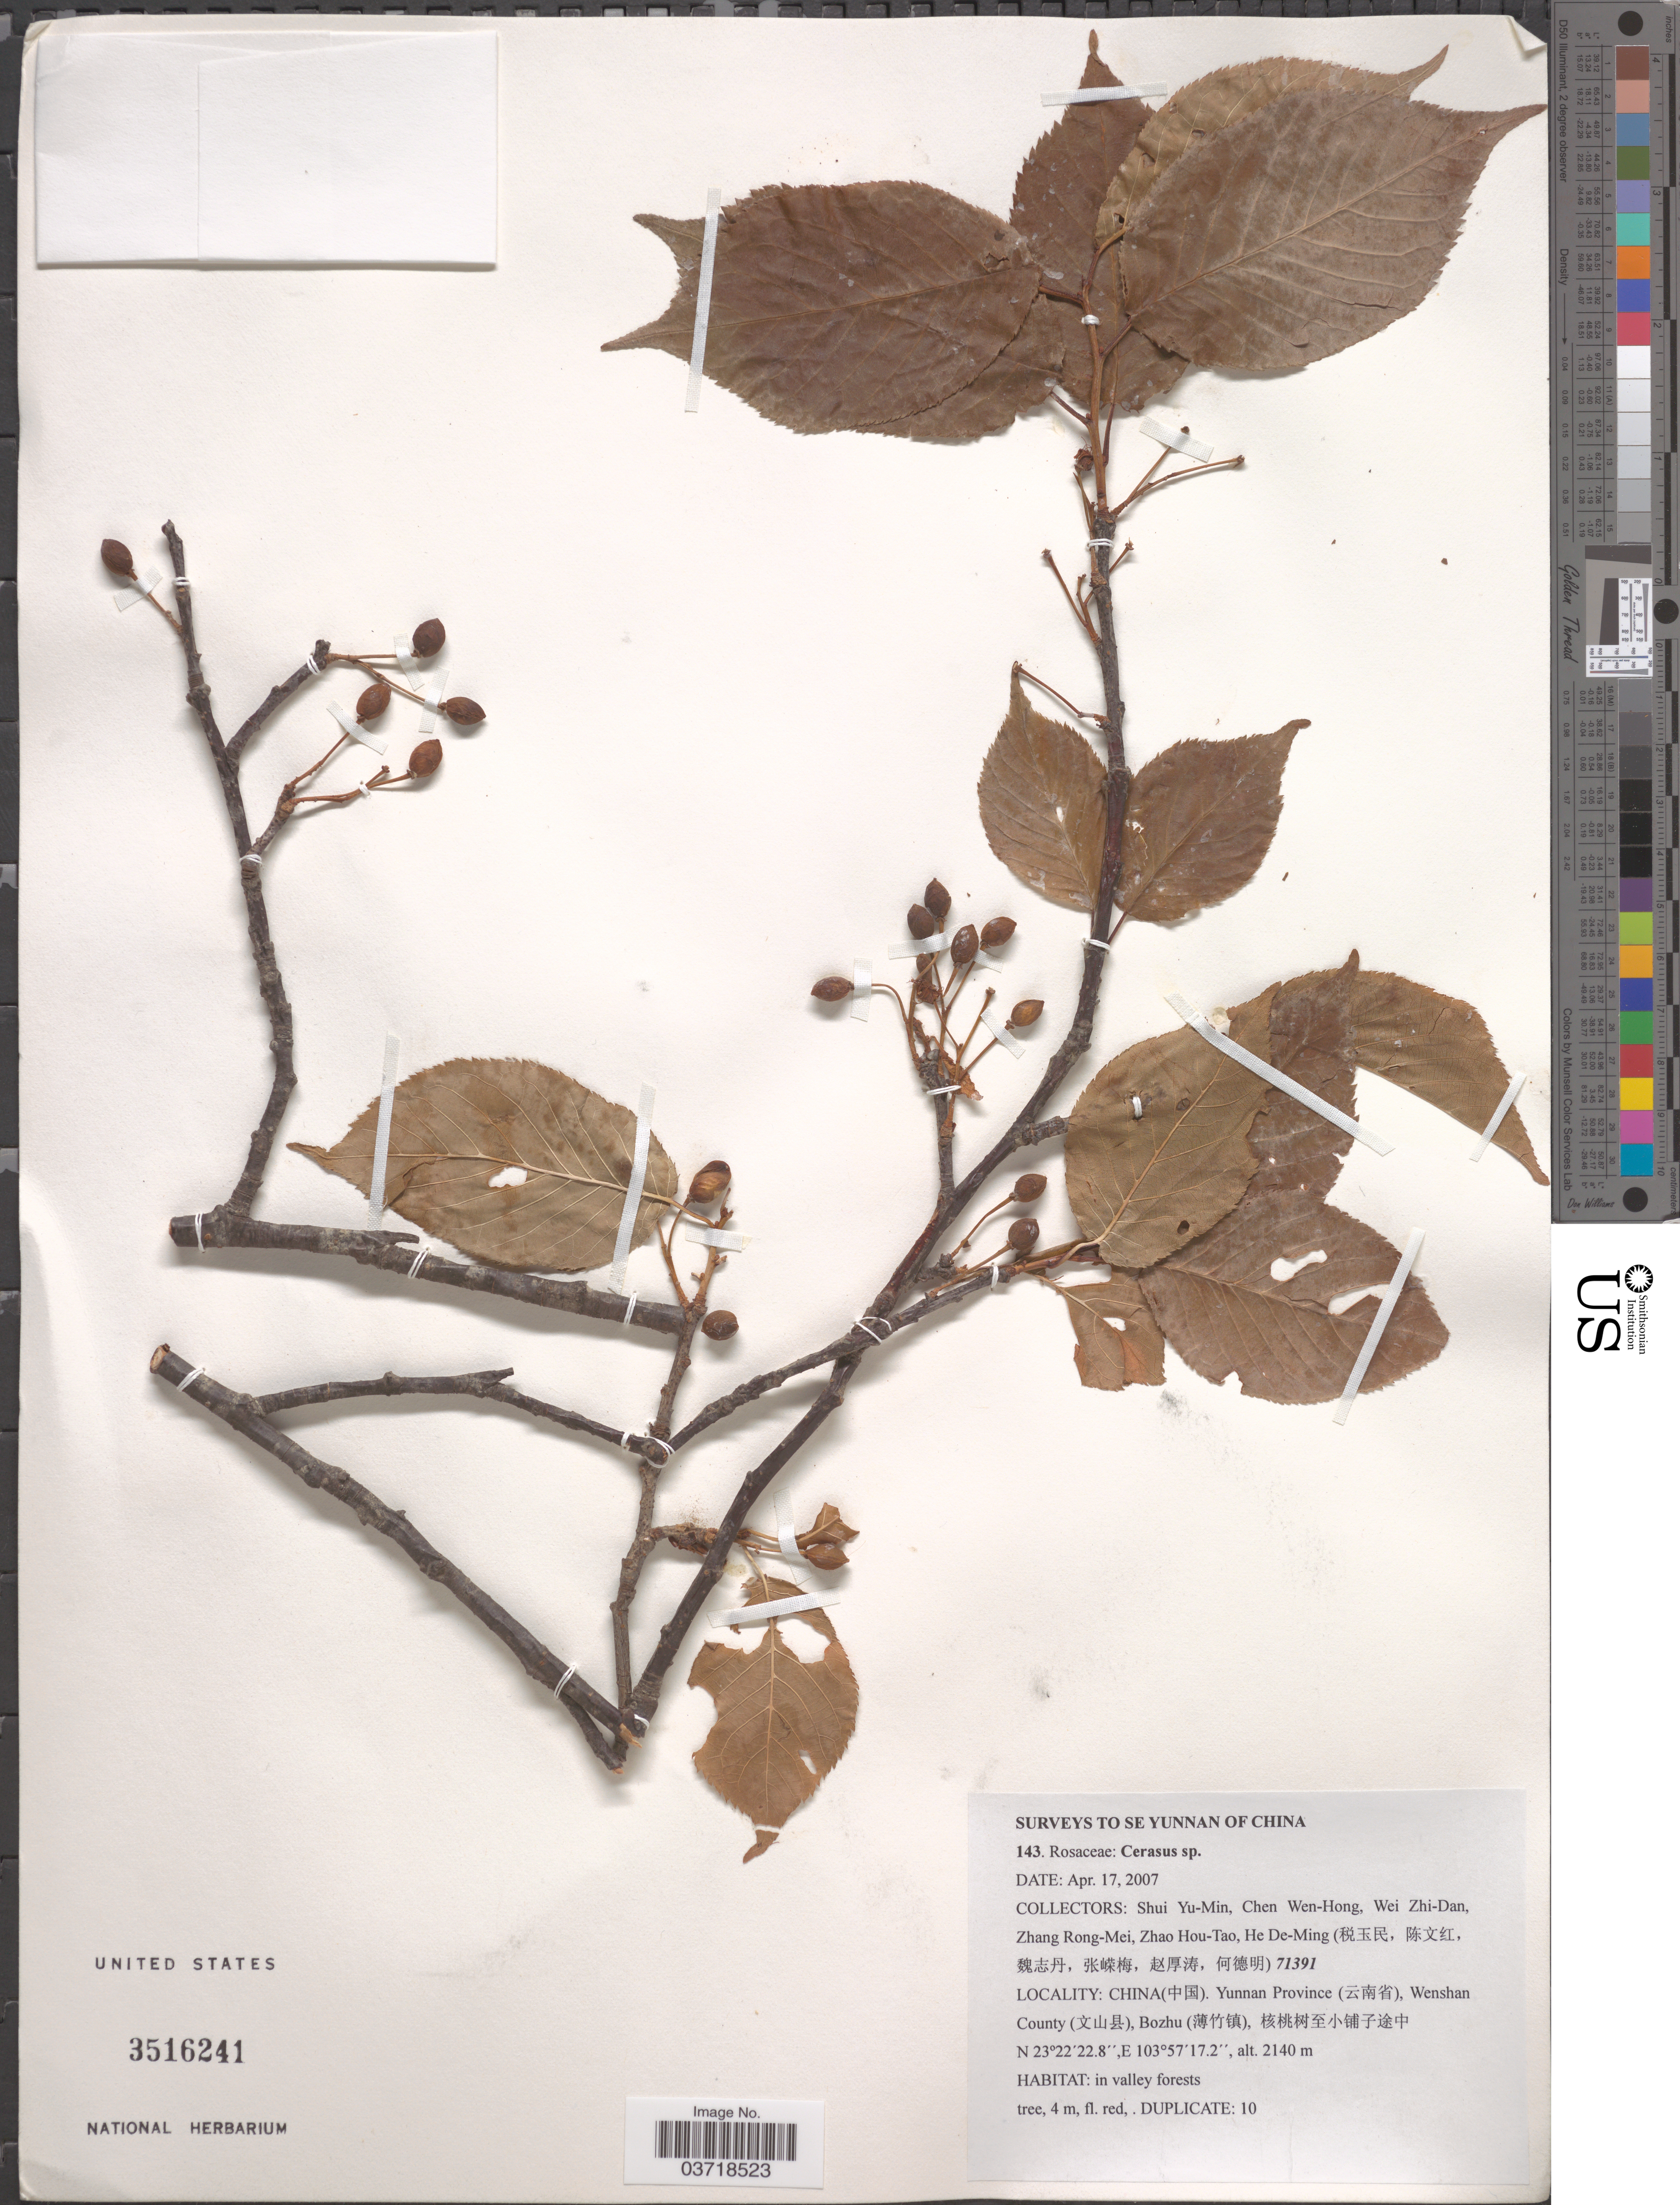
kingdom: Plantae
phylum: Tracheophyta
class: Magnoliopsida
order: Rosales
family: Rosaceae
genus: Prunus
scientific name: Prunus sp.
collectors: Y. Shui, W. Chen, Z. Wei, Z. Rong-Mei & et al.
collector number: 71391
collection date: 2007-04-17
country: China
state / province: Yunnan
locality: SE Yunnan. Wenshan County (X), Bozhu (X), X.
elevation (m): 2140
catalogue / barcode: US 3516241